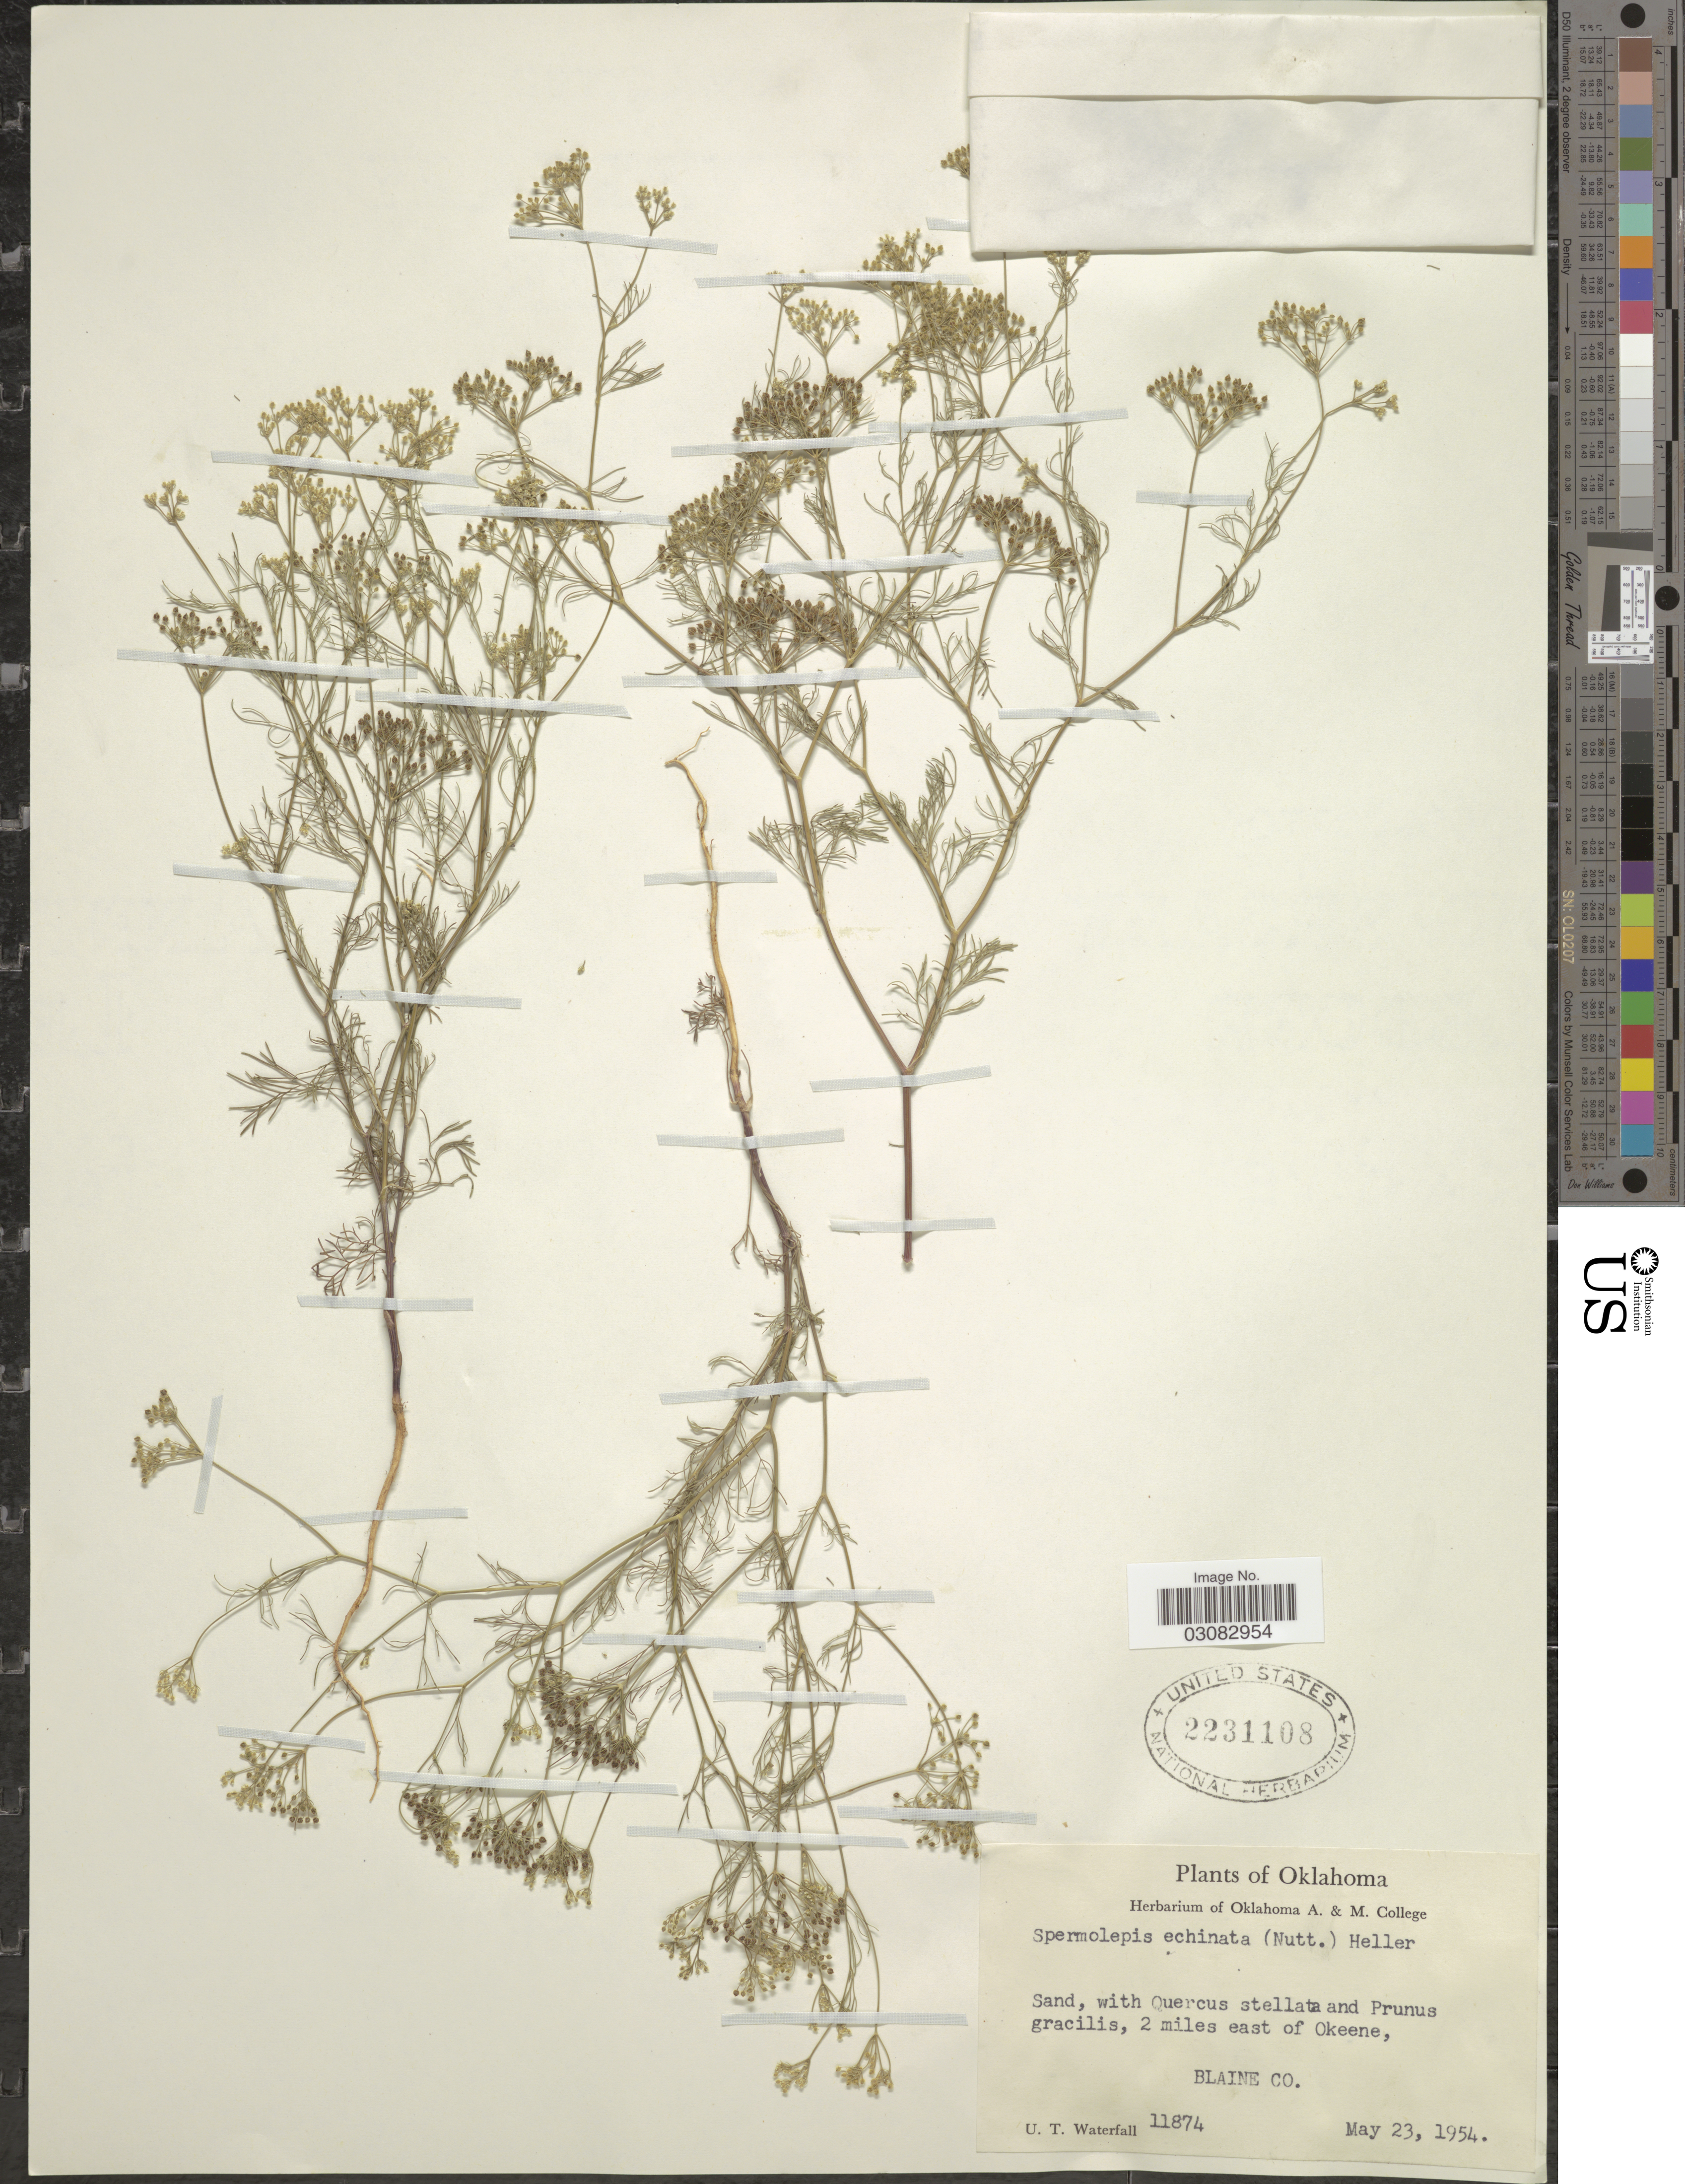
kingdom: Plantae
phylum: Tracheophyta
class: Magnoliopsida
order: Apiales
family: Apiaceae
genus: Spermolepis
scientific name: Spermolepis echinata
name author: (Nutt. ex DC.) A. Heller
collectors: U. T. Waterfall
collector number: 11874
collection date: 1954-05-23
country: United States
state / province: Oklahoma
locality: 2 miles east of Okeene, Blaine Co.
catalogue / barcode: US 2231108